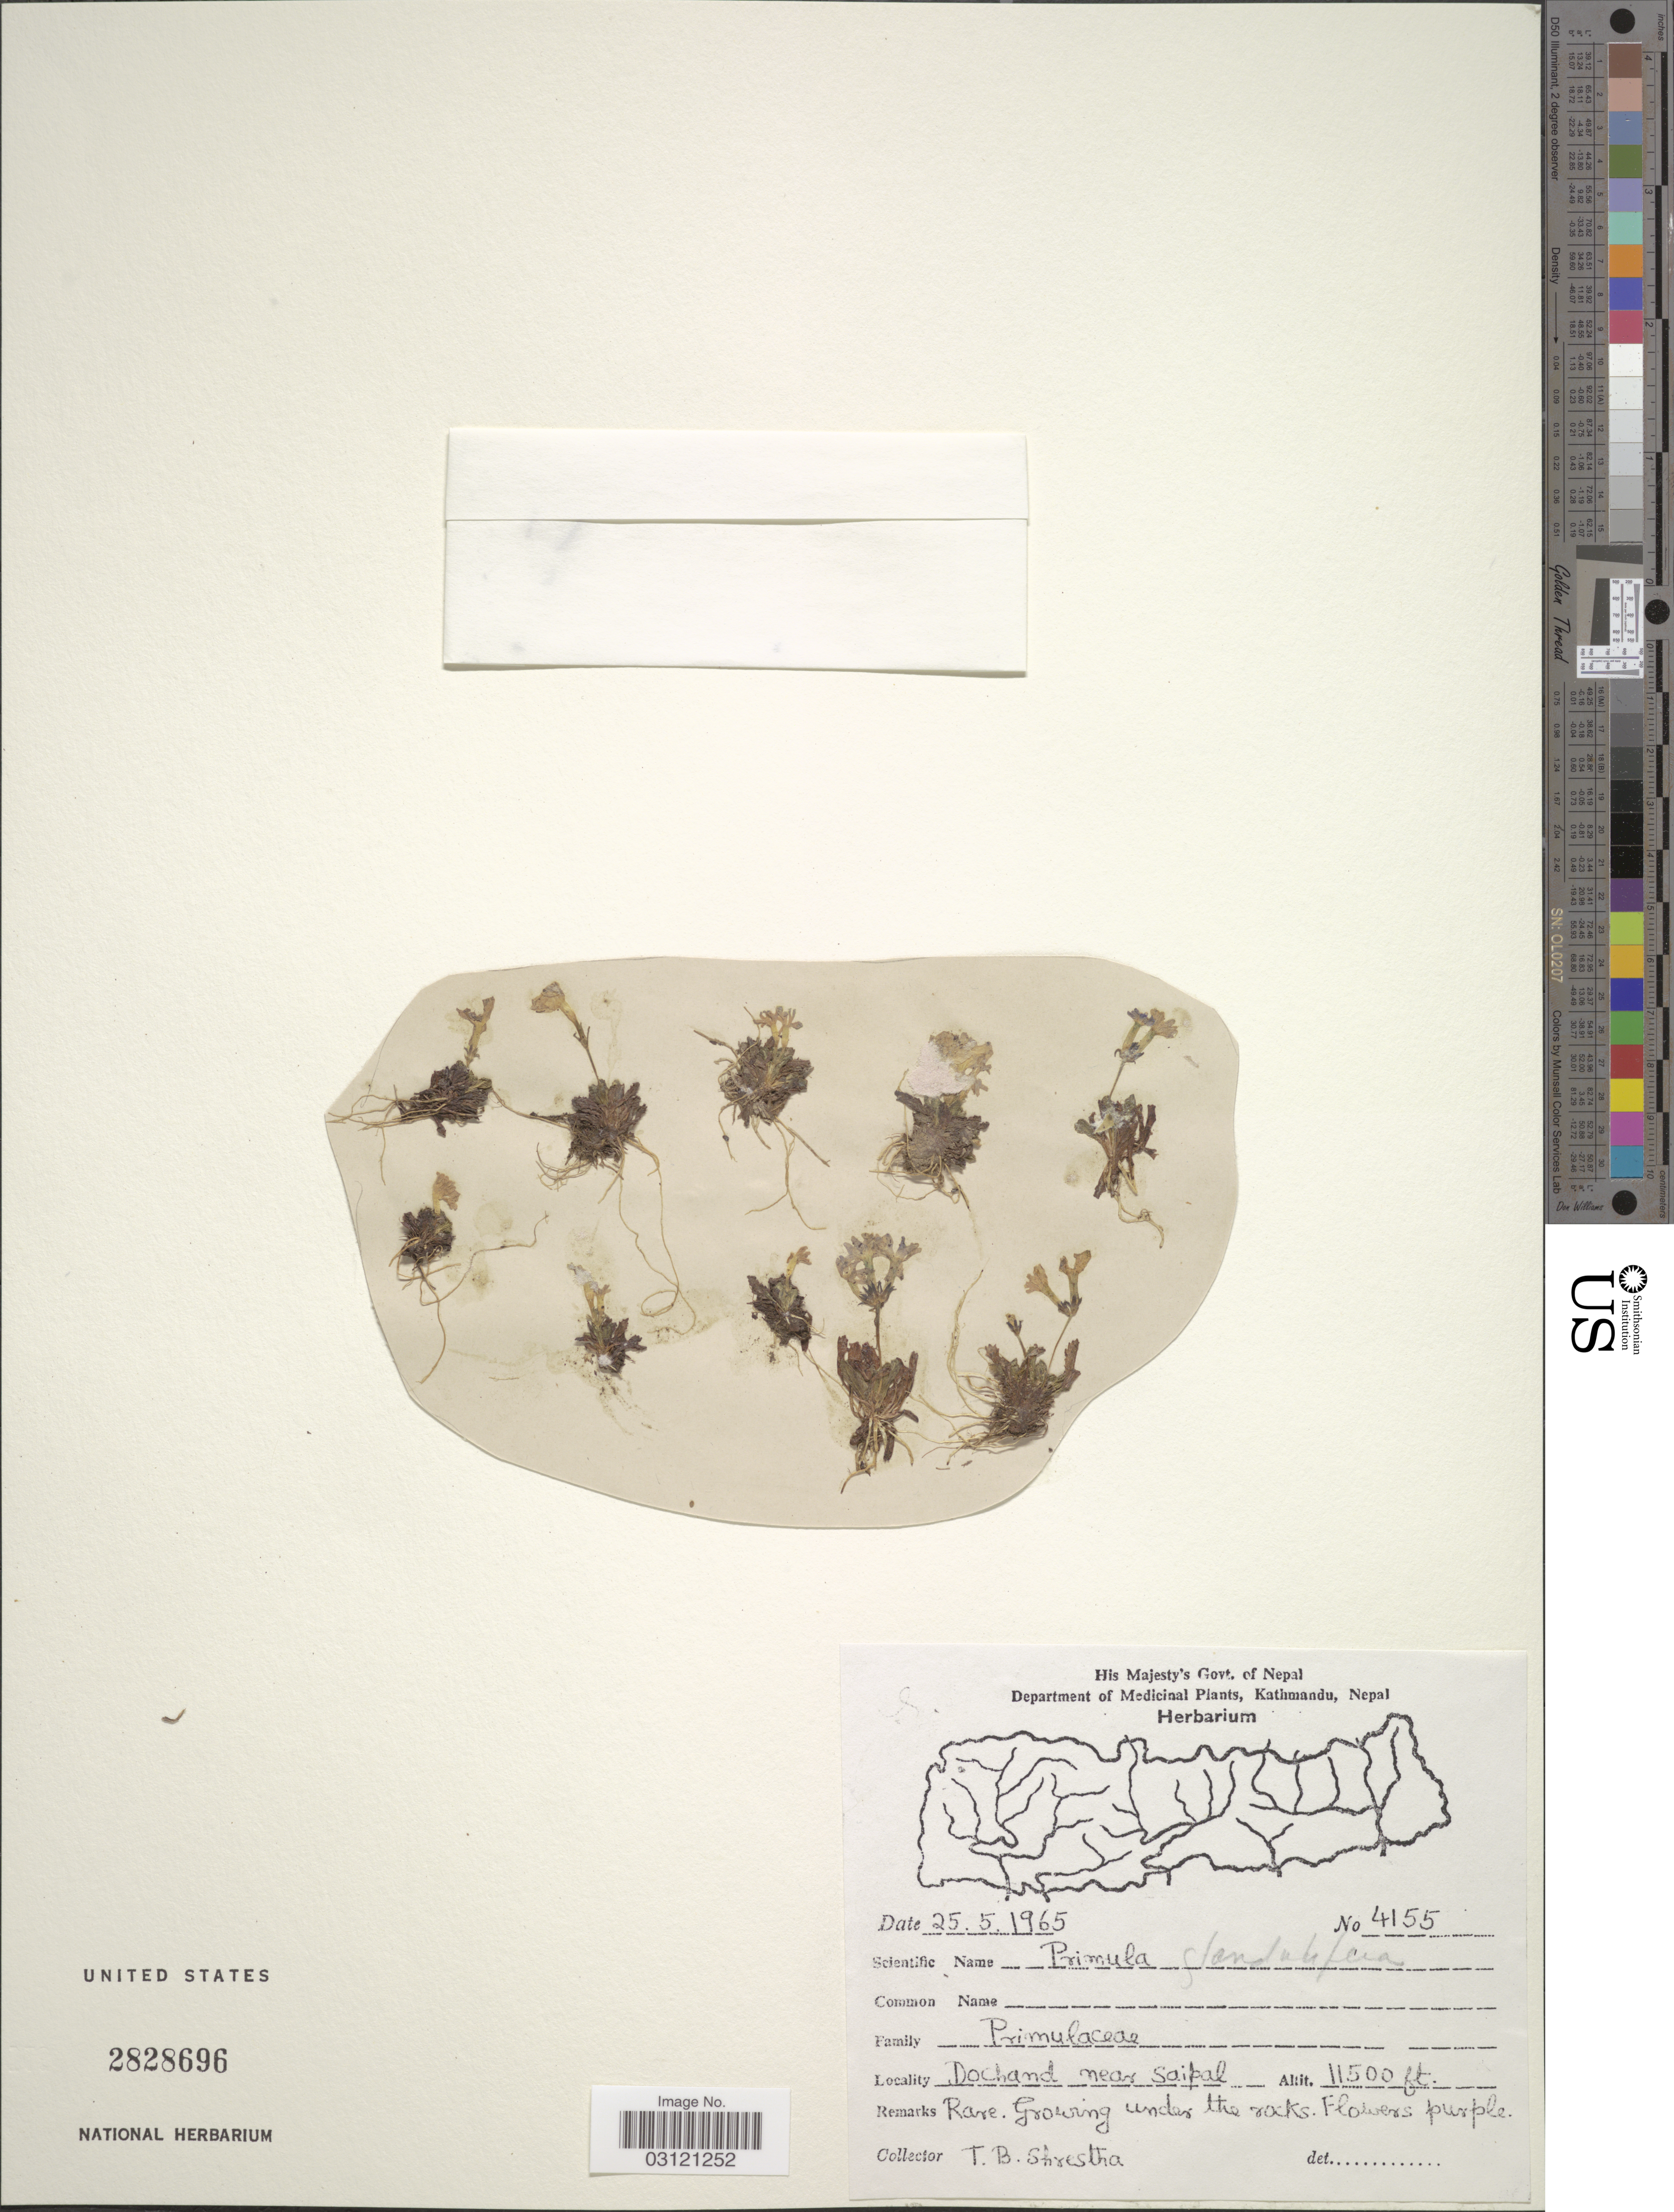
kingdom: Plantae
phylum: Tracheophyta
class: Magnoliopsida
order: Ericales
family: Primulaceae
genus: Primula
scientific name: Primula glandulifera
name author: Balf. f. & W.W. Sm.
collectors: T. B. Shrestha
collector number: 4155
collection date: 1965-05-25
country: Nepal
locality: Dochand near Saipal.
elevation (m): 3505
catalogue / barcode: US 2828696